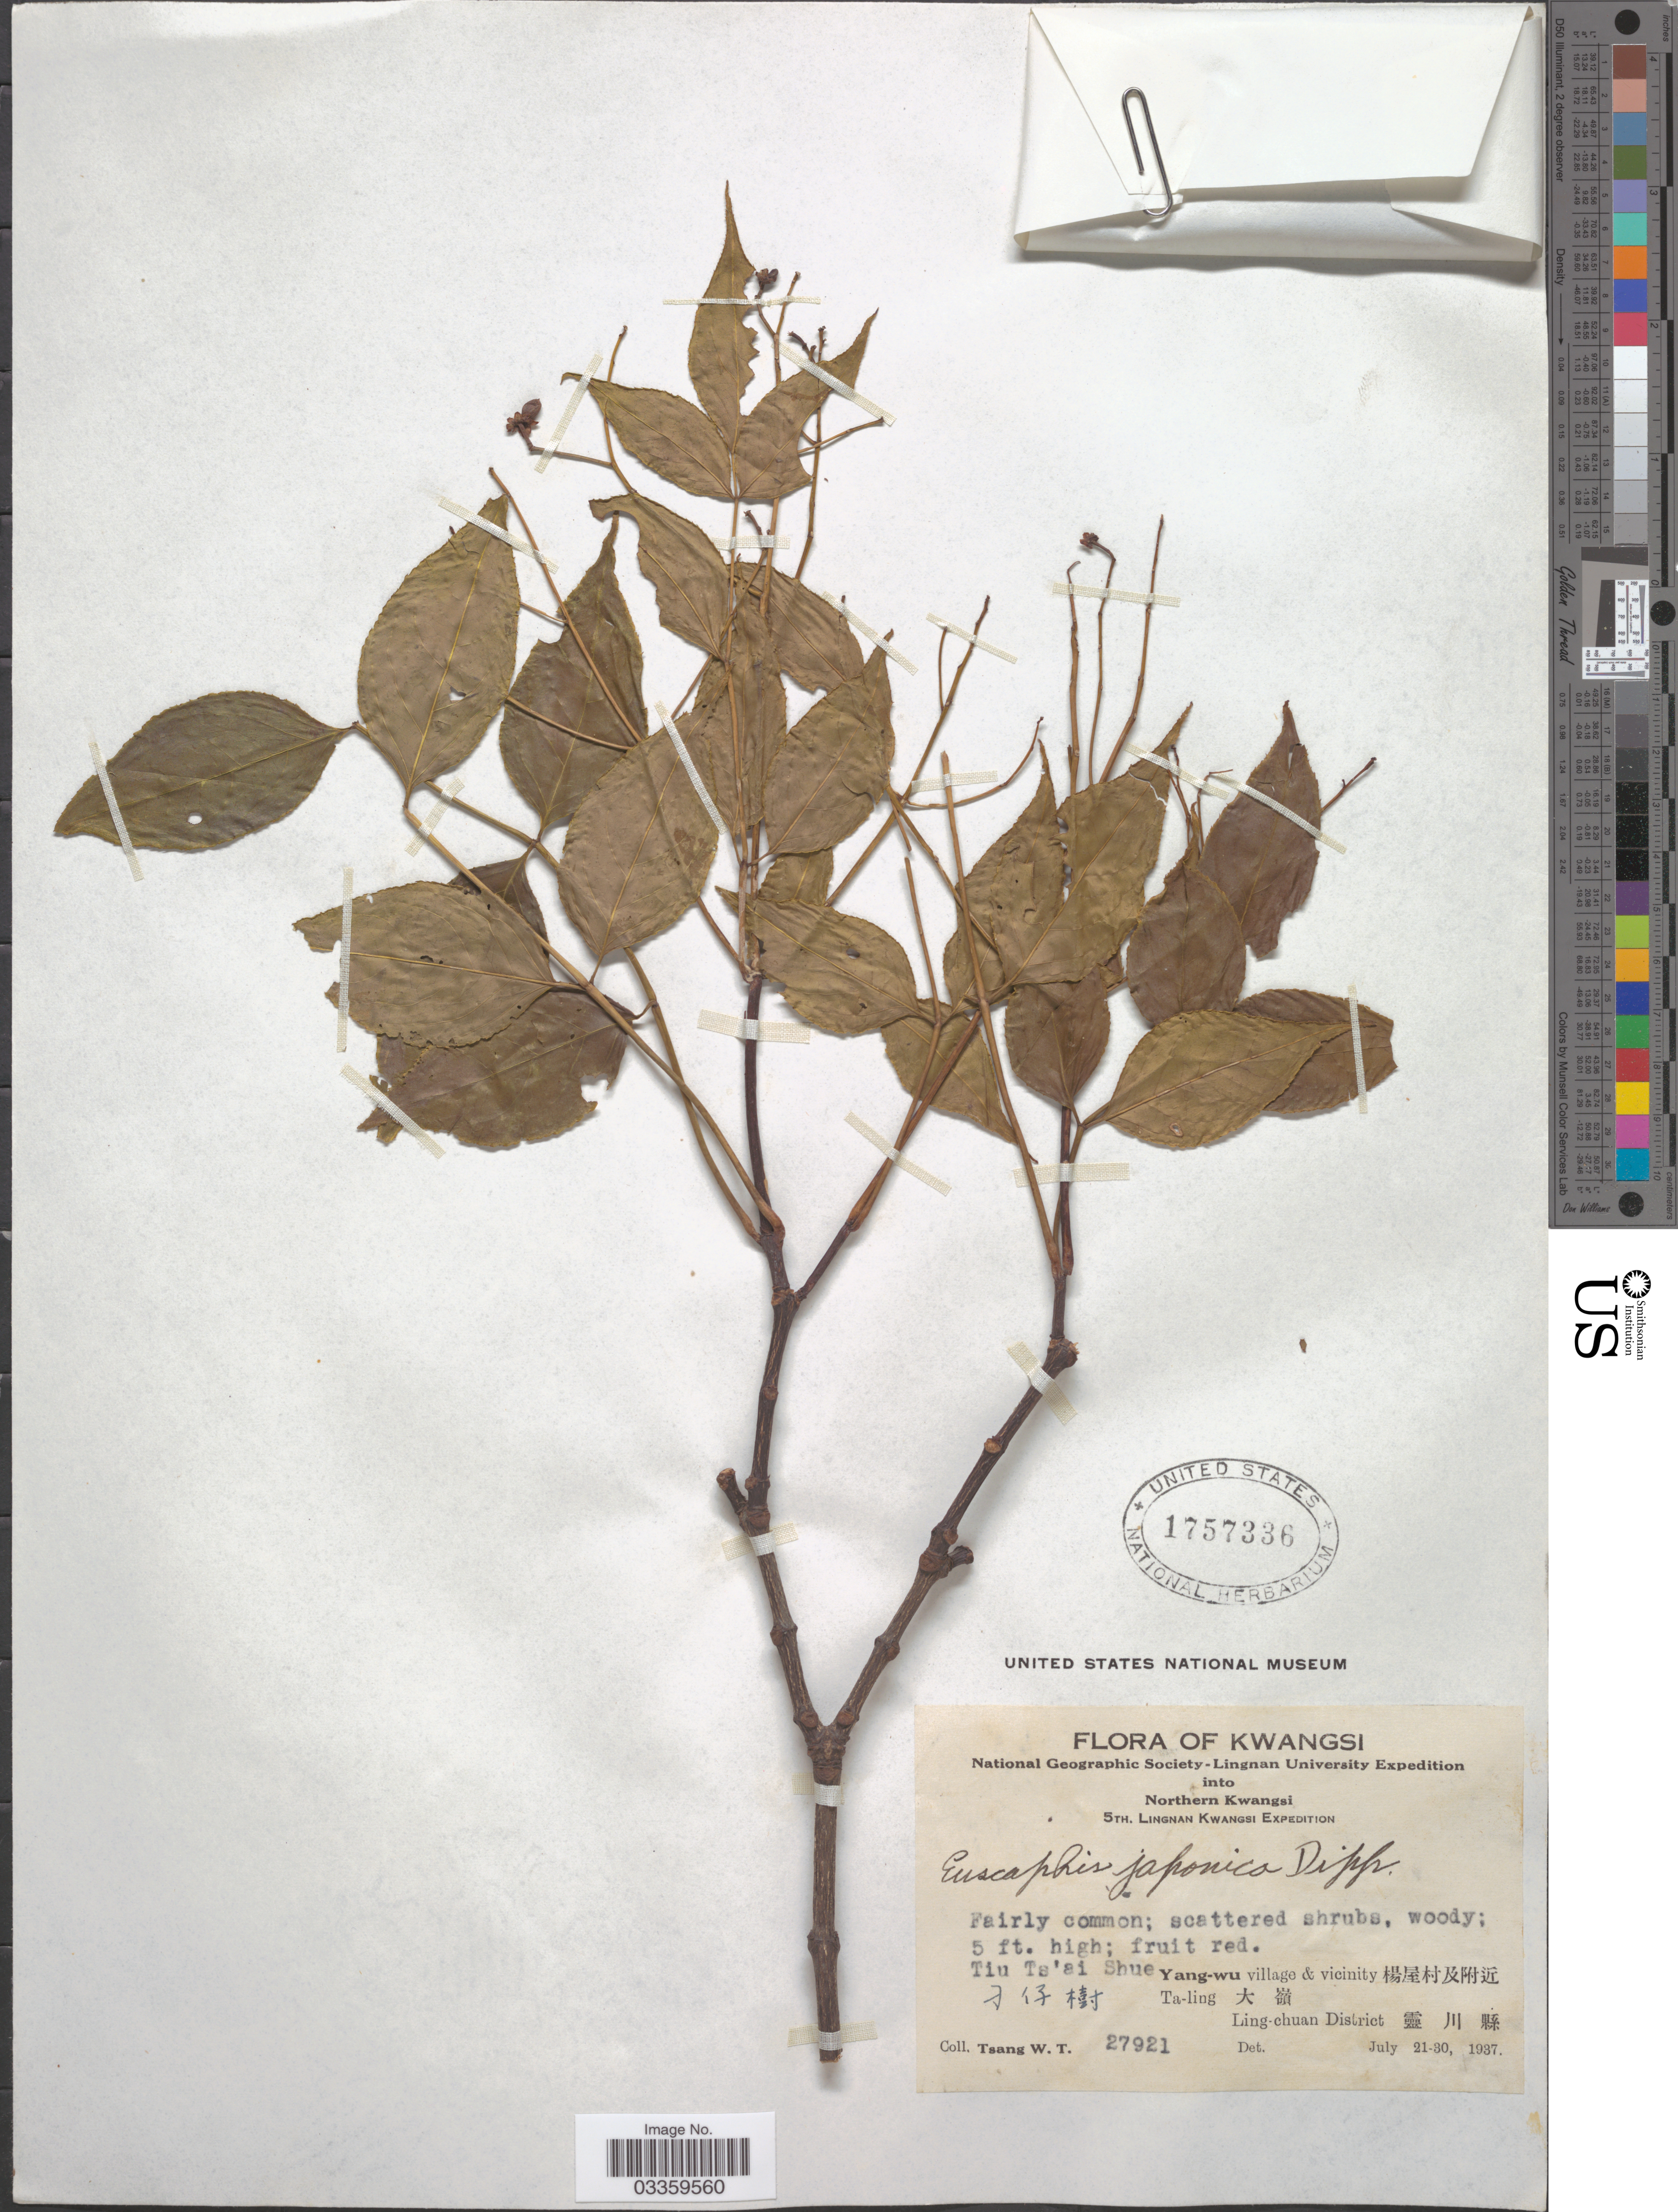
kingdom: Plantae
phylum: Tracheophyta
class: Magnoliopsida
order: Crossosomatales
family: Staphyleaceae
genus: Euscaphis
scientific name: Euscaphis japonica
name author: (Thunb.) Kanitz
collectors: W. T. Tsang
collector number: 27921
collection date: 1937-07-21/1937-07-30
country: China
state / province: Guangxi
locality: Kwangsi. Northern Kwangsi. Tiu Ts'ai Shue. X. Yang-wu village & vicinity. X. Ta-ling. X. Ling-chuan District X.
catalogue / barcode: US 1757336